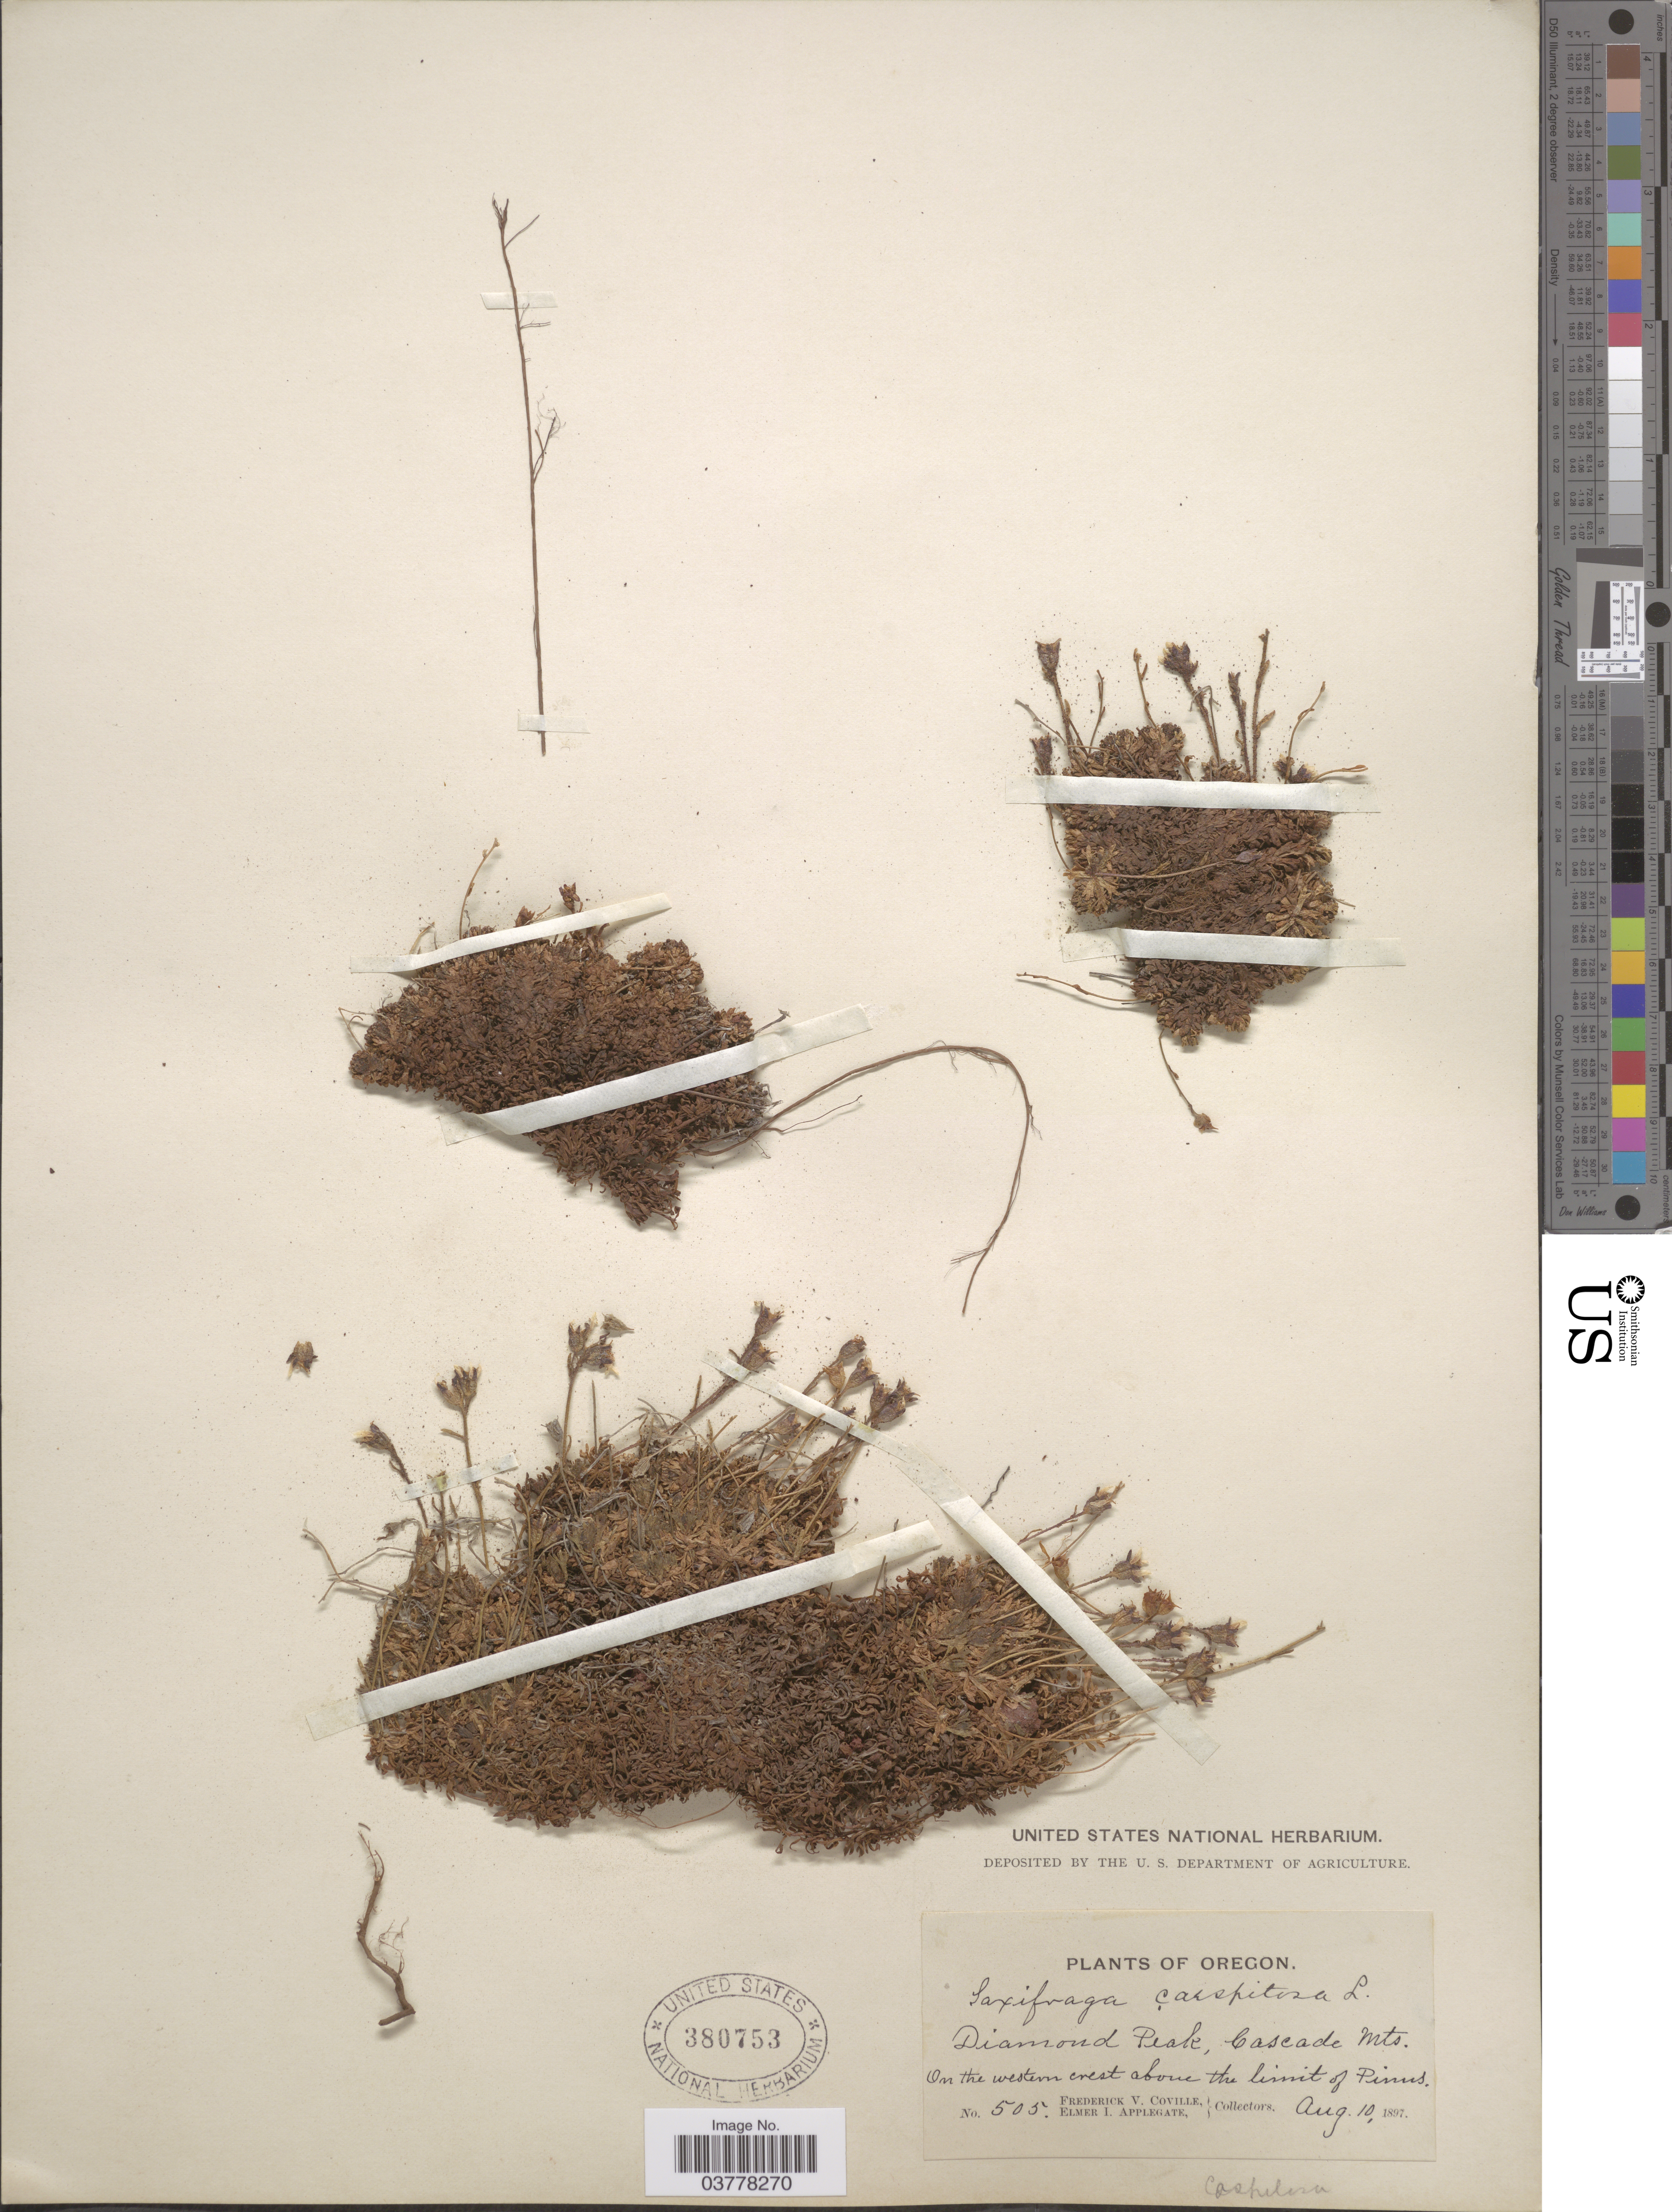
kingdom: Plantae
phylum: Tracheophyta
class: Magnoliopsida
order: Saxifragales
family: Saxifragaceae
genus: Saxifraga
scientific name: Saxifraga caespitosa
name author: L.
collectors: F. V. Coville & E. I. Applegate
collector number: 505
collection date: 1897-08-10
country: United States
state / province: Oregon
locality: Diamond Peak, Cascade Mts. On the western crest above the limit of Pinus.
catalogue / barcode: US 380753